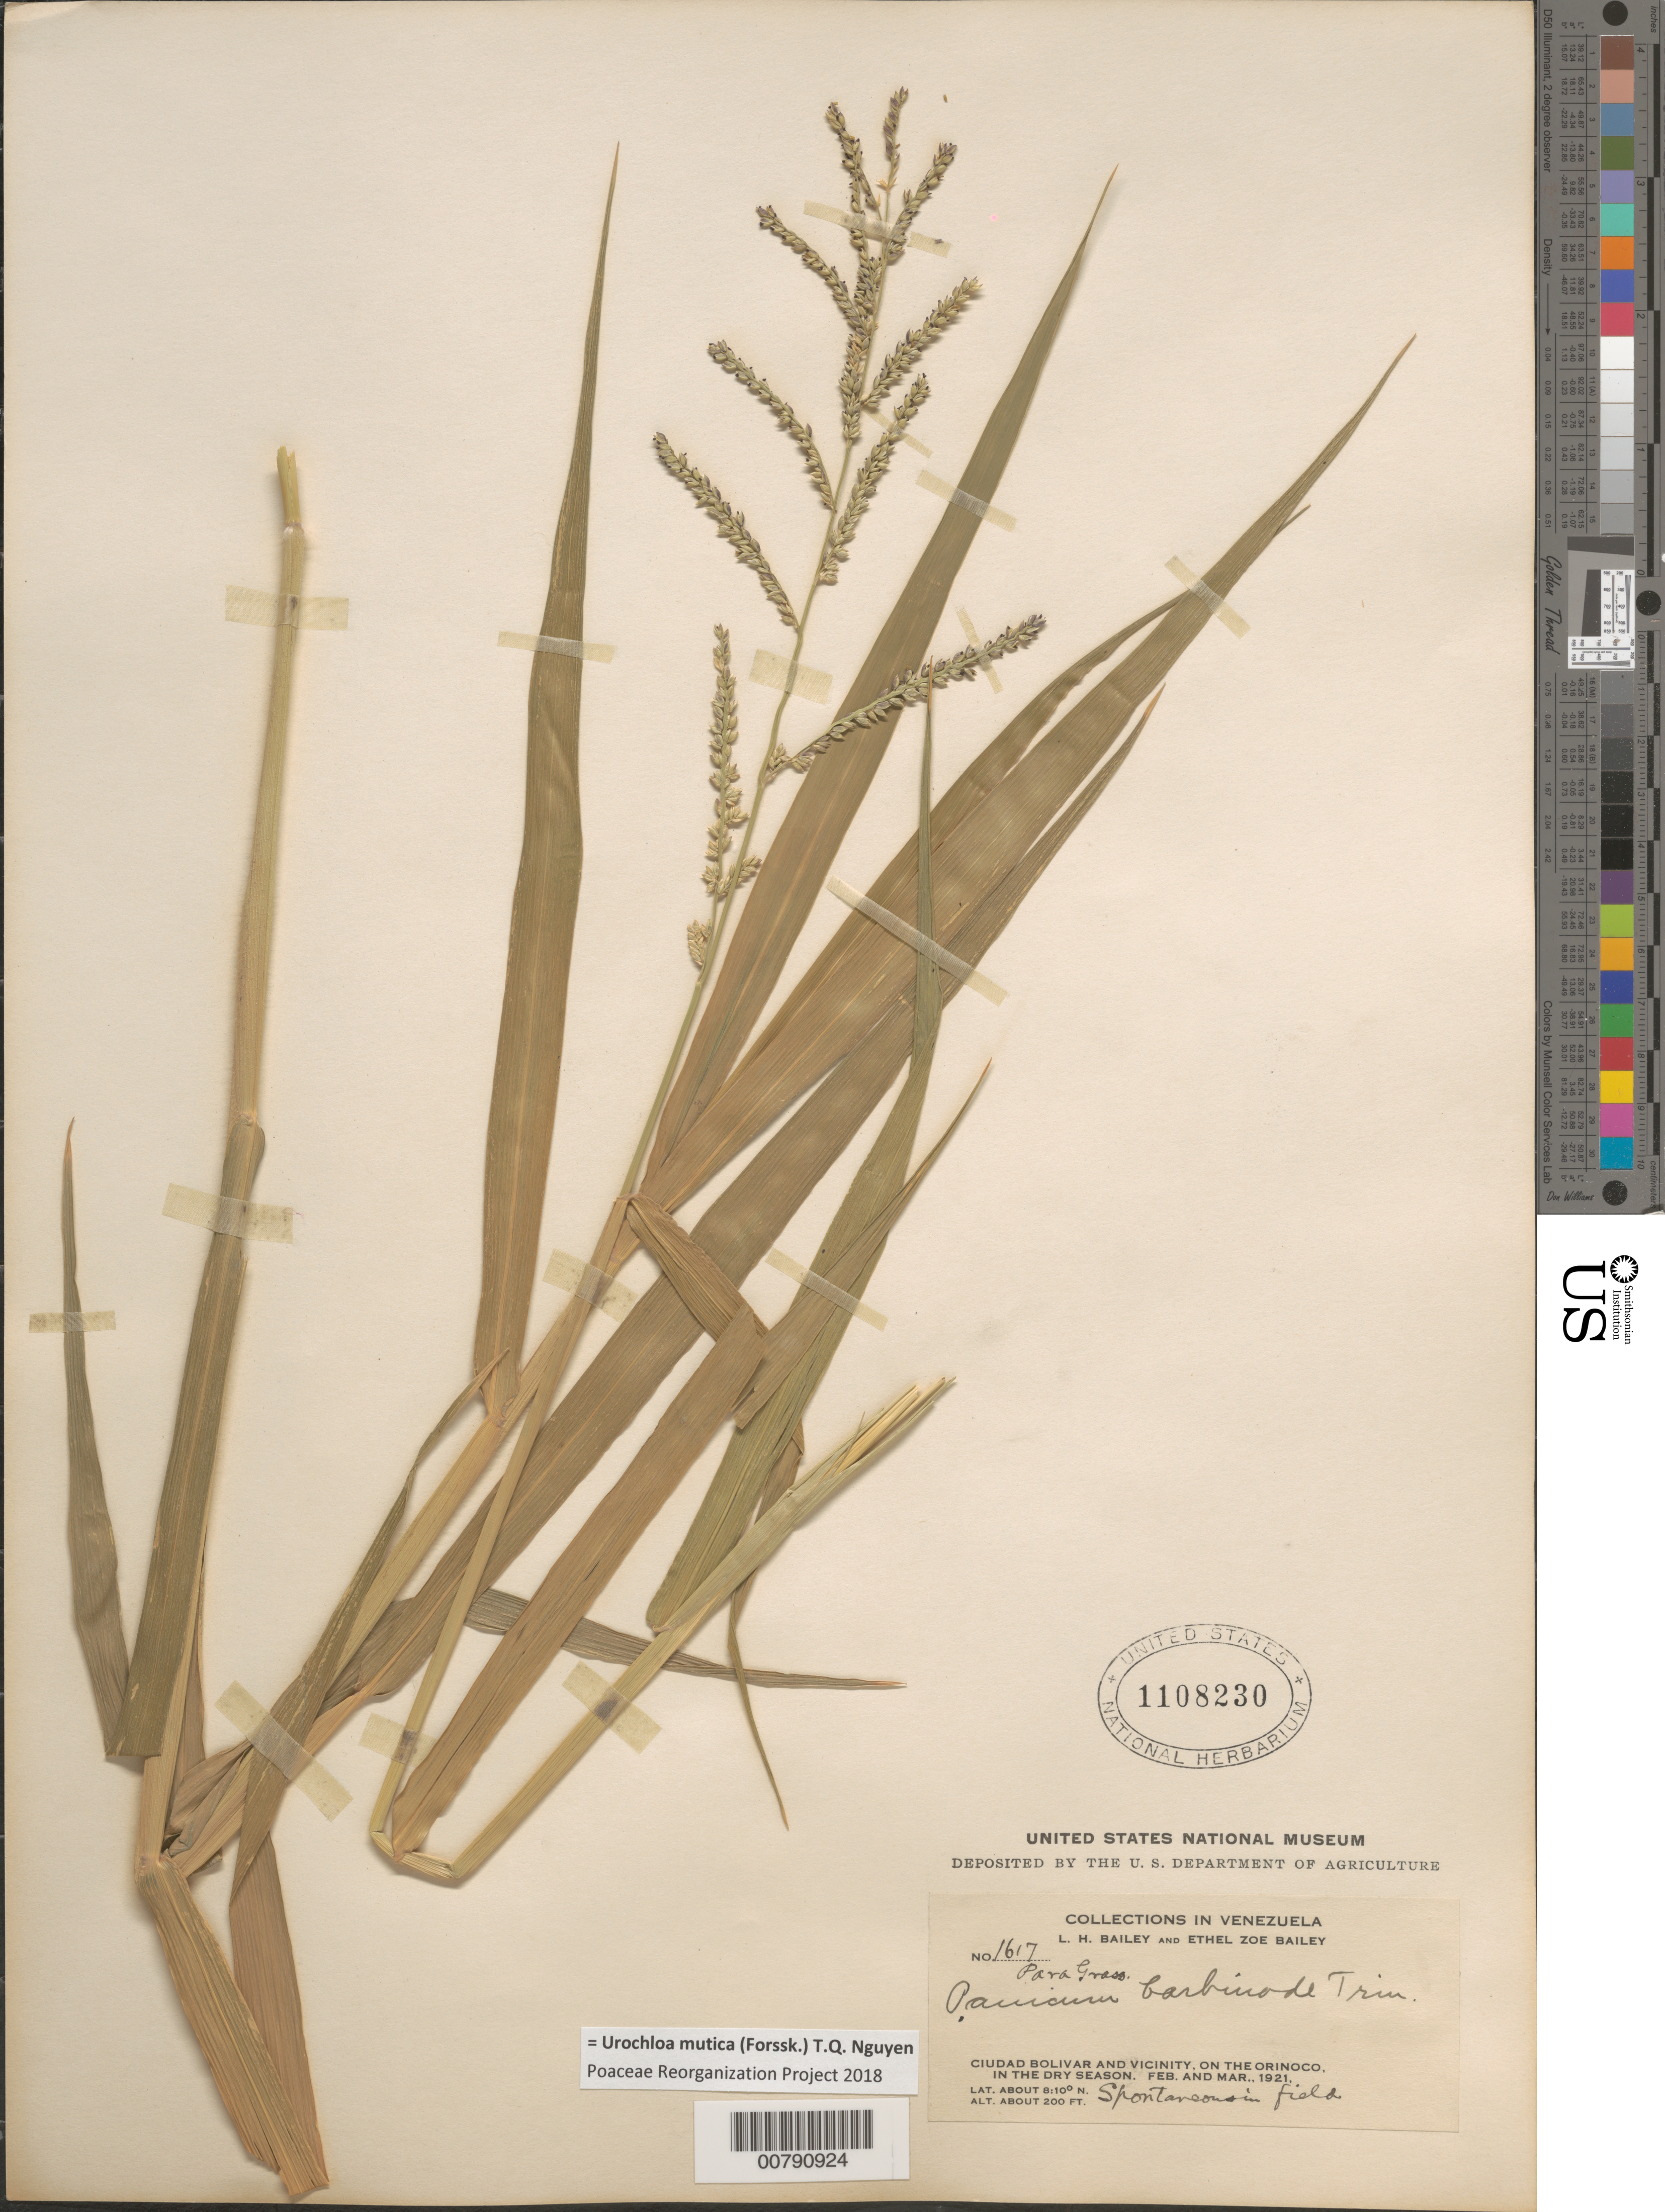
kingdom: Plantae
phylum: Tracheophyta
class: Liliopsida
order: Poales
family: Poaceae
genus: Brachiaria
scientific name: Brachiaria mutica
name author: (Forssk.) Stapf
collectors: L. H. Bailey & E. Z. Bailey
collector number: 1617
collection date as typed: Feb-21 and Mar-21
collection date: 1921-02,1921-03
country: Venezuela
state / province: Bolívar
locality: Ciudad Bolívar and vicinity, Orinoco R.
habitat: Field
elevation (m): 61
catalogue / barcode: US 1108230